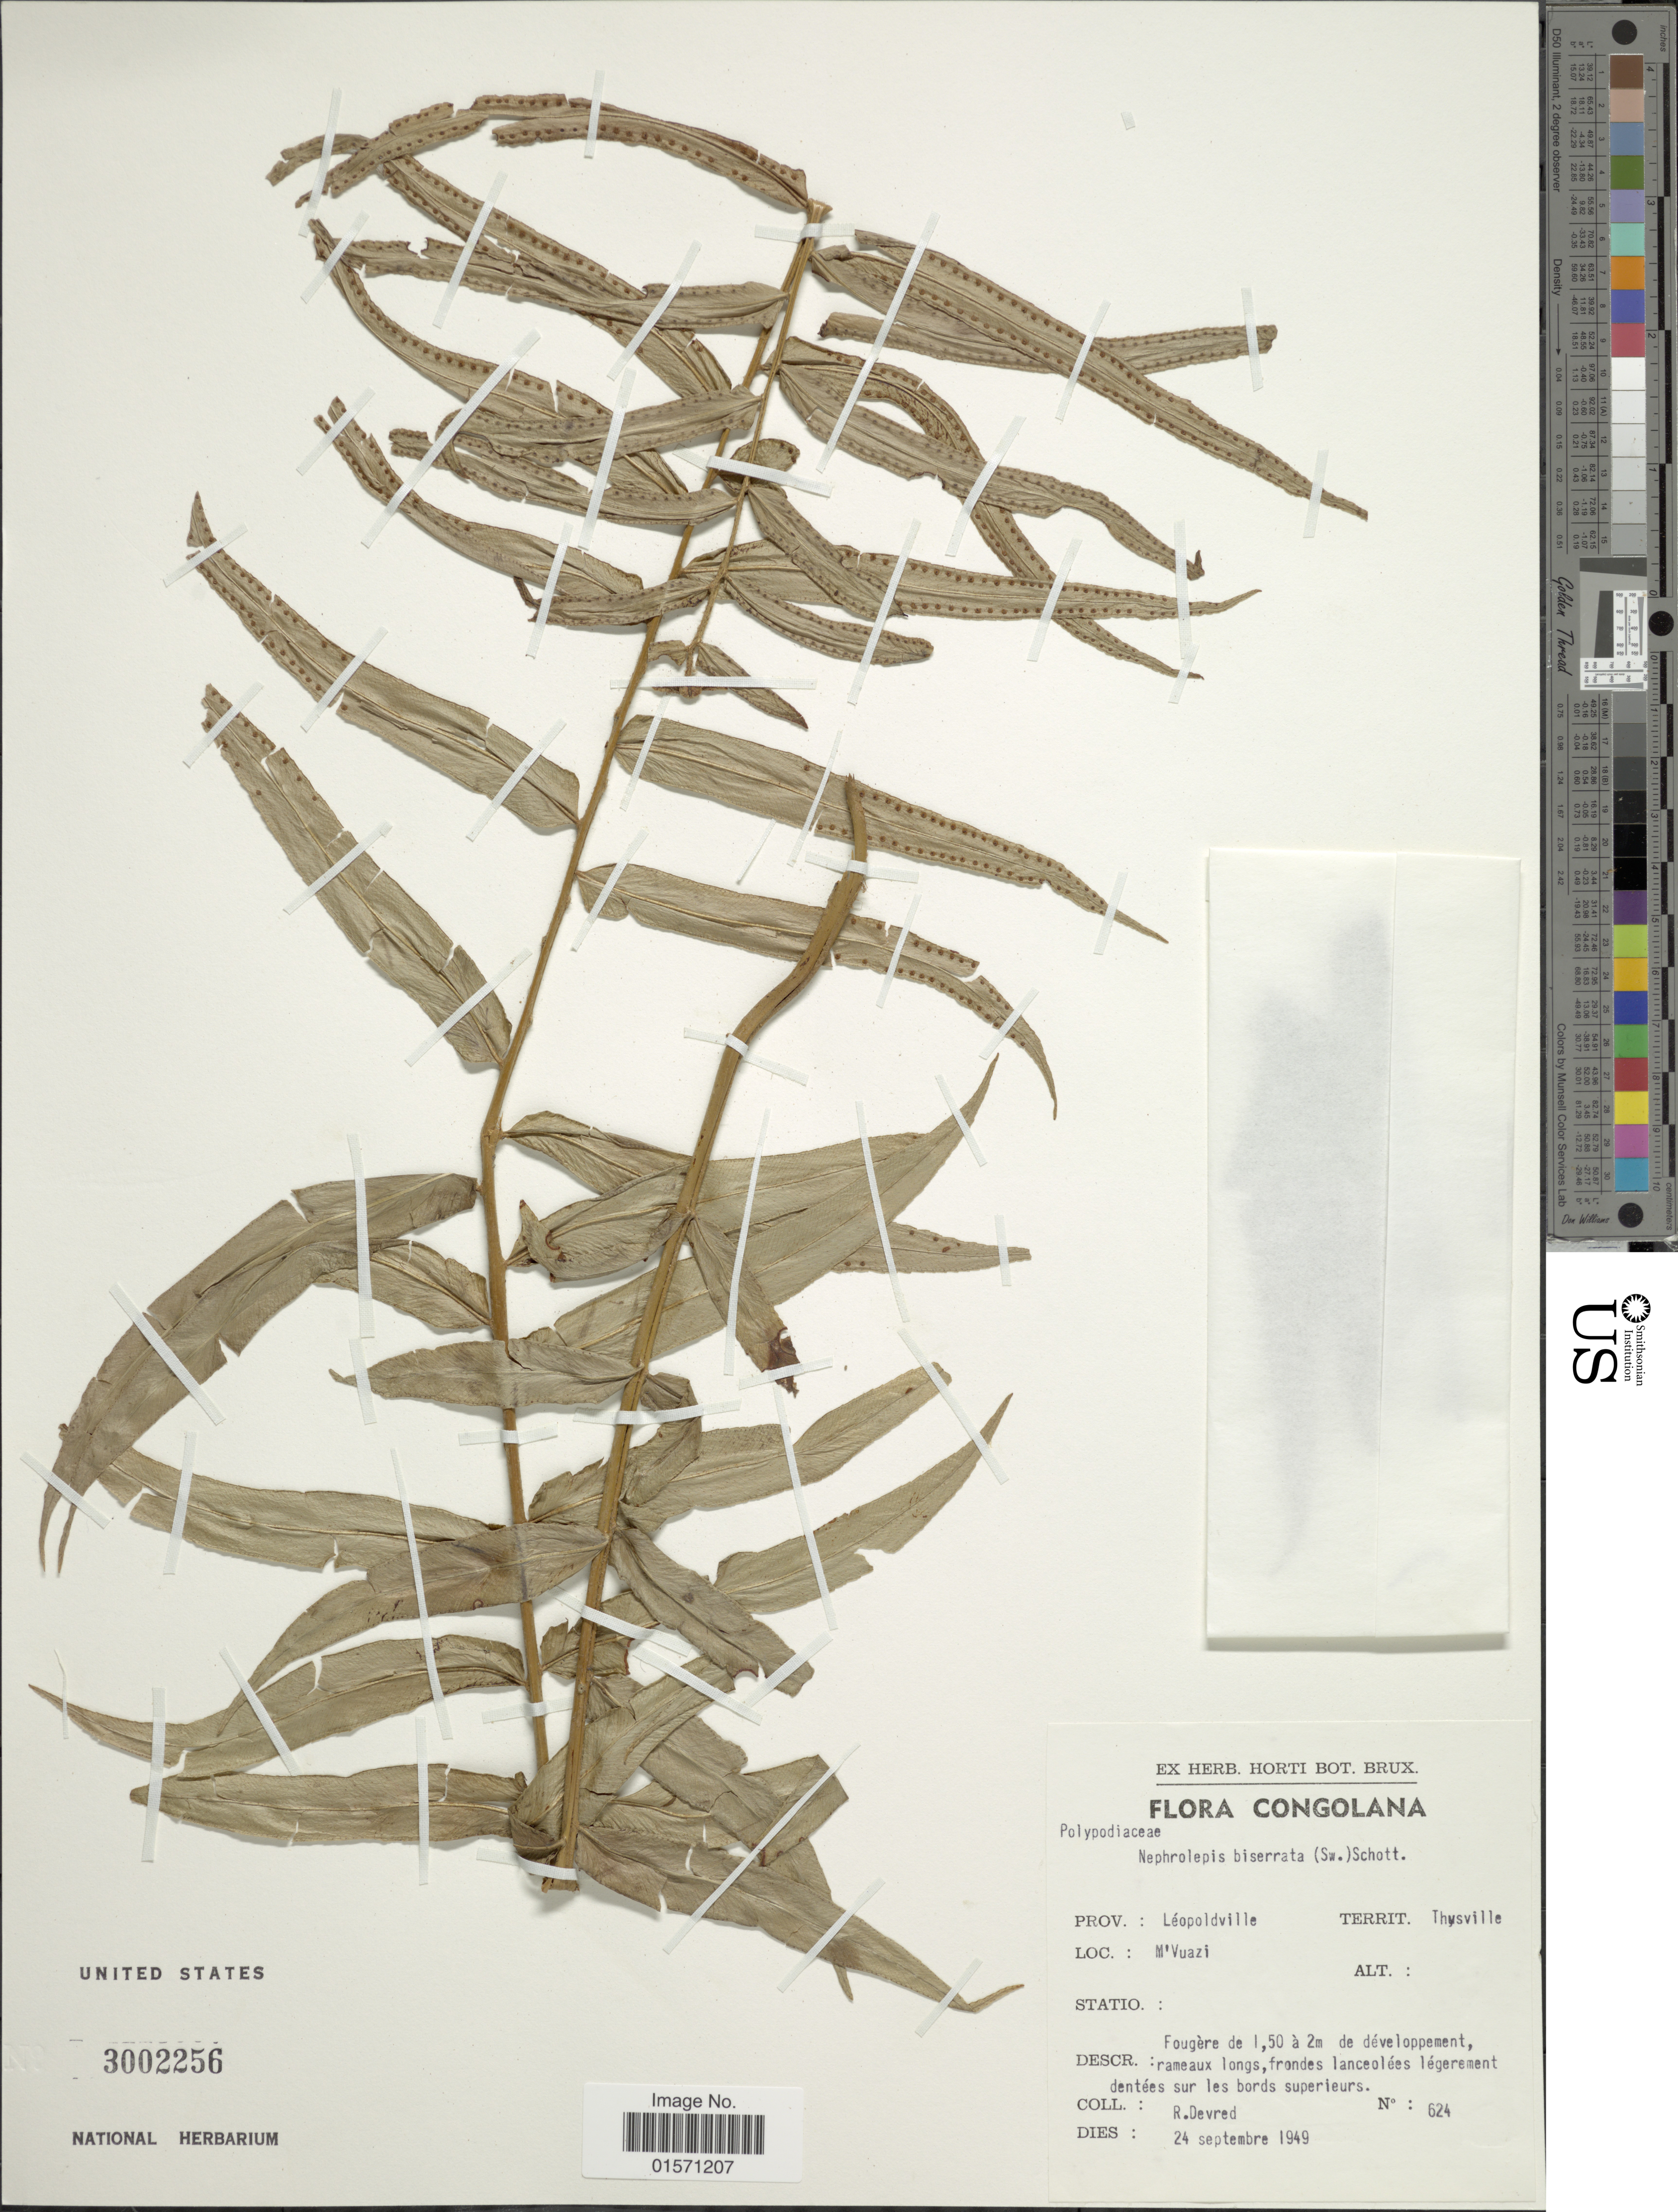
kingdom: Plantae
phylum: Tracheophyta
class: Polypodiopsida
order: Polypodiales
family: Nephrolepidaceae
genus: Nephrolepis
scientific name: Nephrolepis biserrata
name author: (Sw.) Schott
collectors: R. Devred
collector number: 624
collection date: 1949-09-24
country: Congo, Democratic Republic of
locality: Congolana. Prov.: Léopoldville. Territ. Thysville/ M'Vuazi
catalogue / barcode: US 3002256